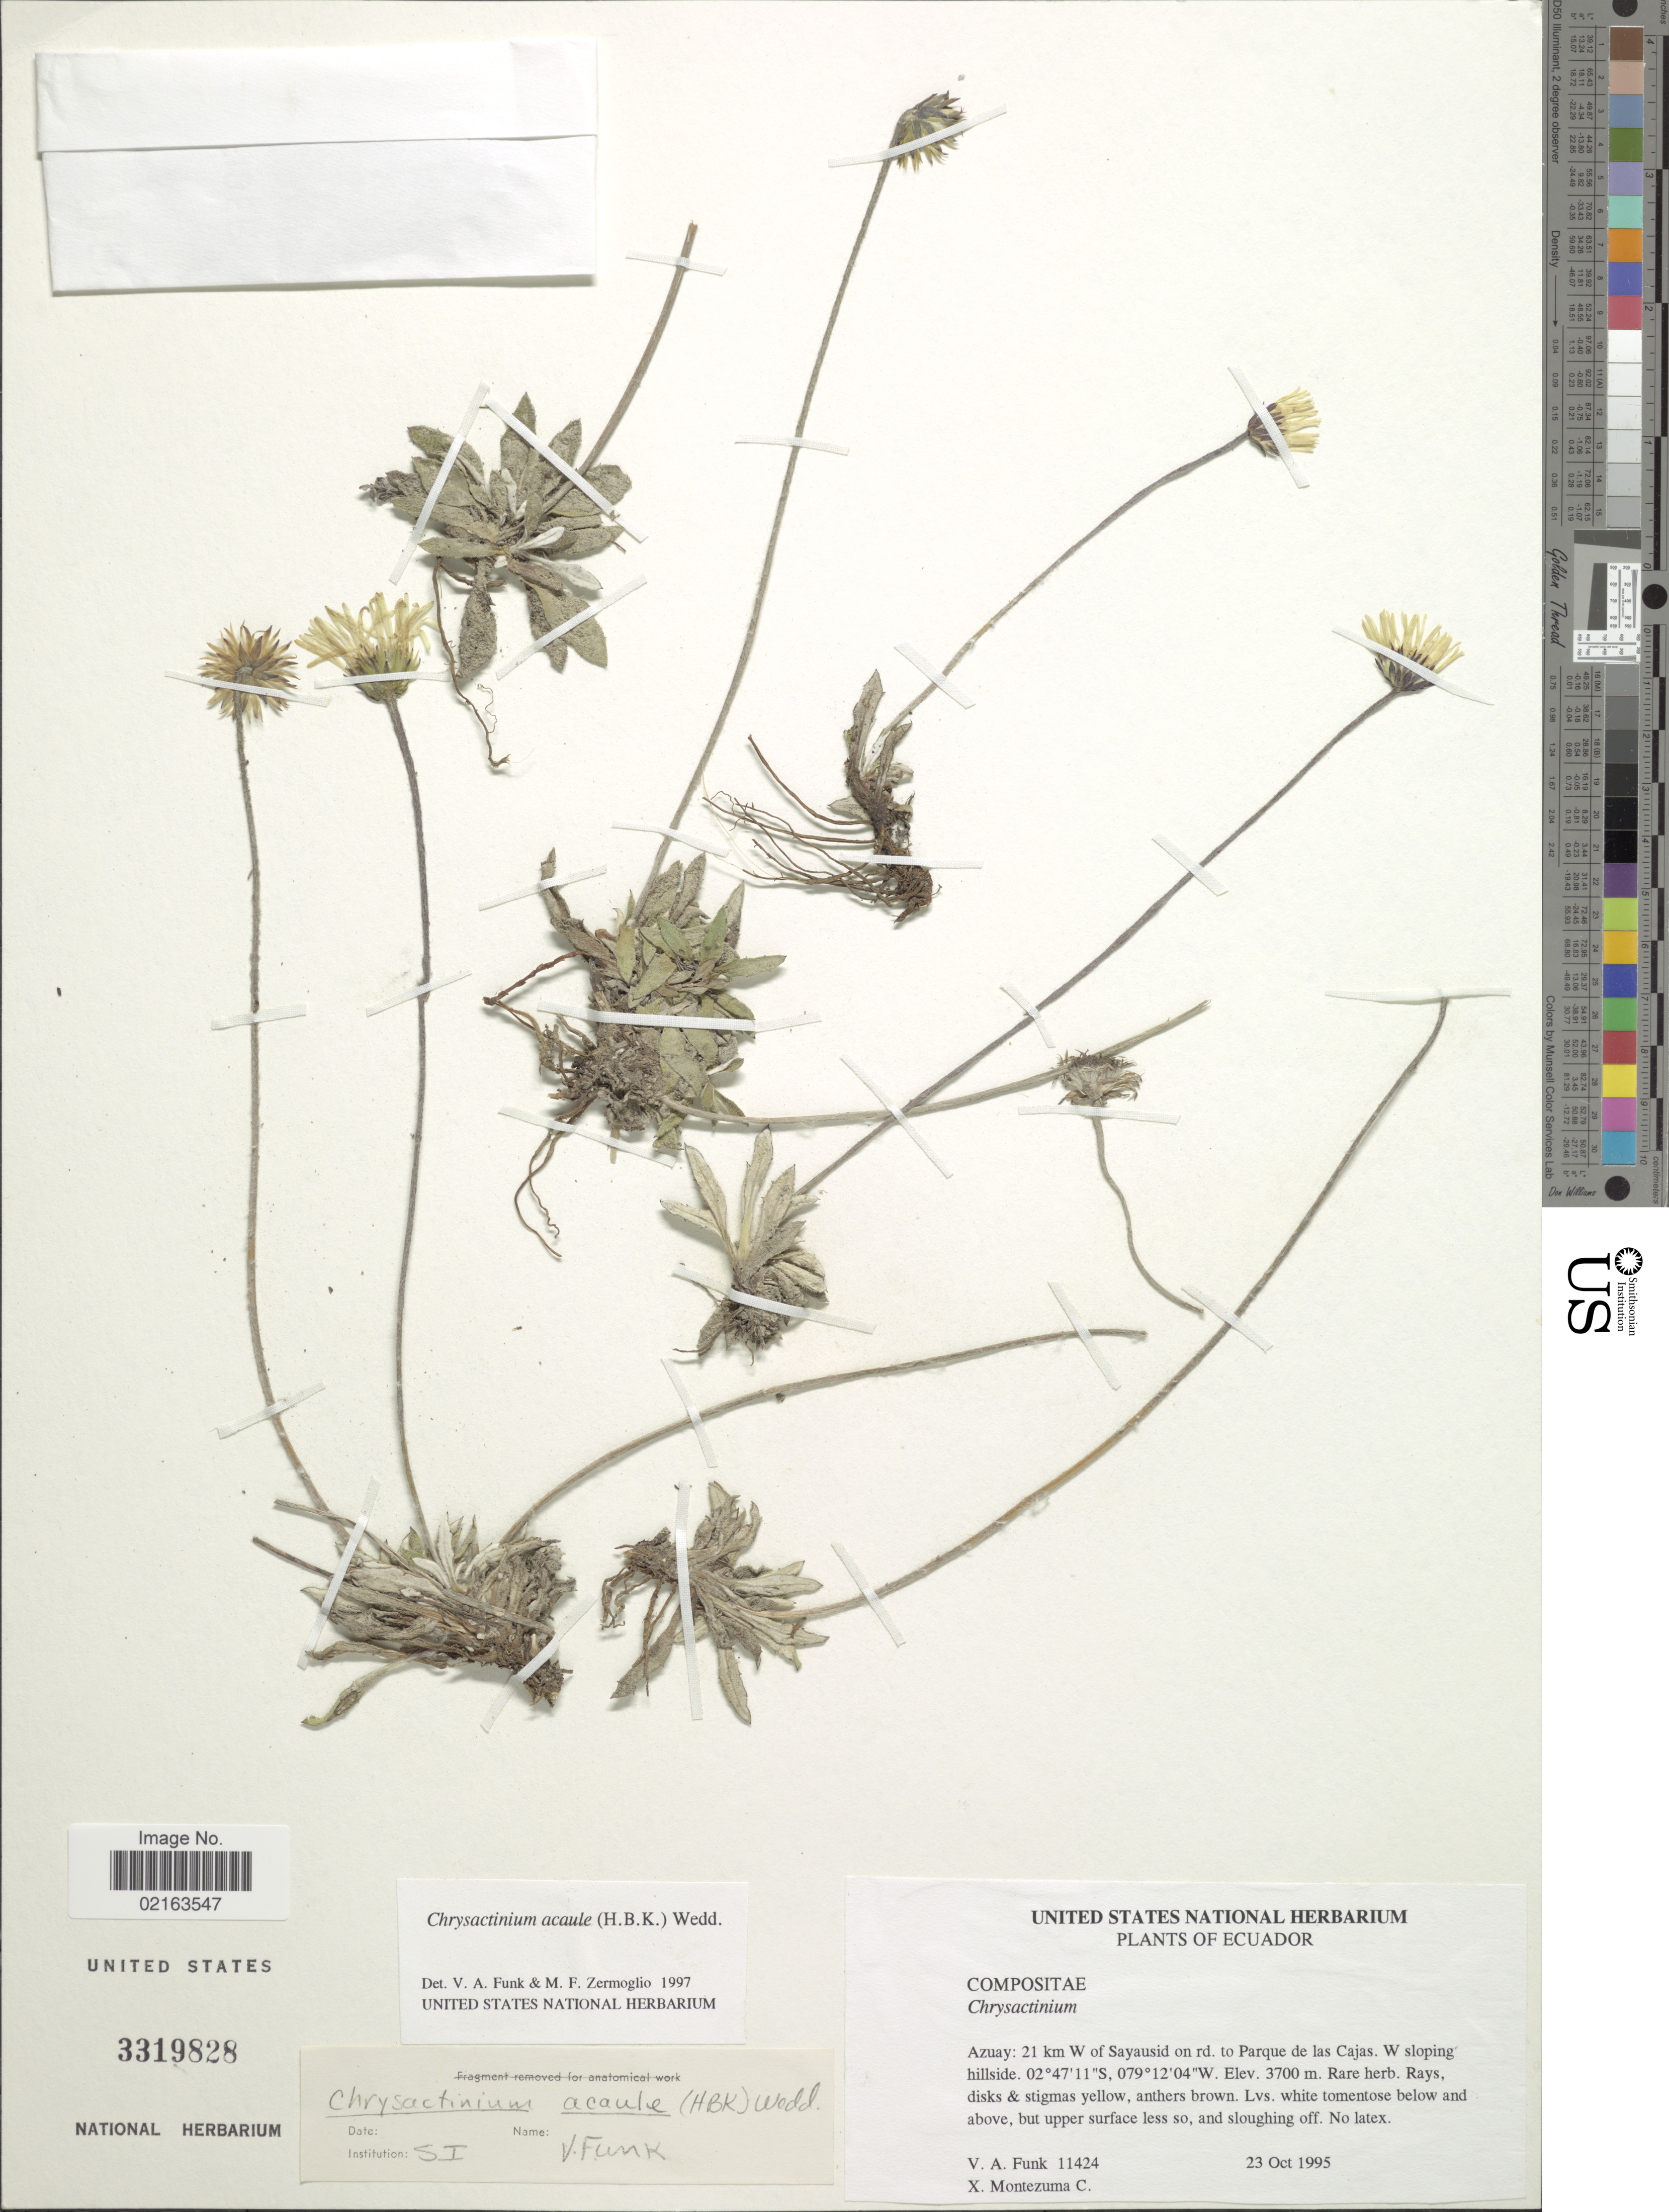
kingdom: Plantae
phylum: Tracheophyta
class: Magnoliopsida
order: Asterales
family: Asteraceae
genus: Chrysactinium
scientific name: Chrysactinium acaule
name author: (Kunth) Wedd.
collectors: V. Funk & X. Montezuma C.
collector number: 11424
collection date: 1995-10-23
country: Ecuador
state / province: Azuay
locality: Azuay: 21 km W of Sayausid on rd. to Parque de las Cajas. W sloping hillside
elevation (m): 3700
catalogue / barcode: US 3319828